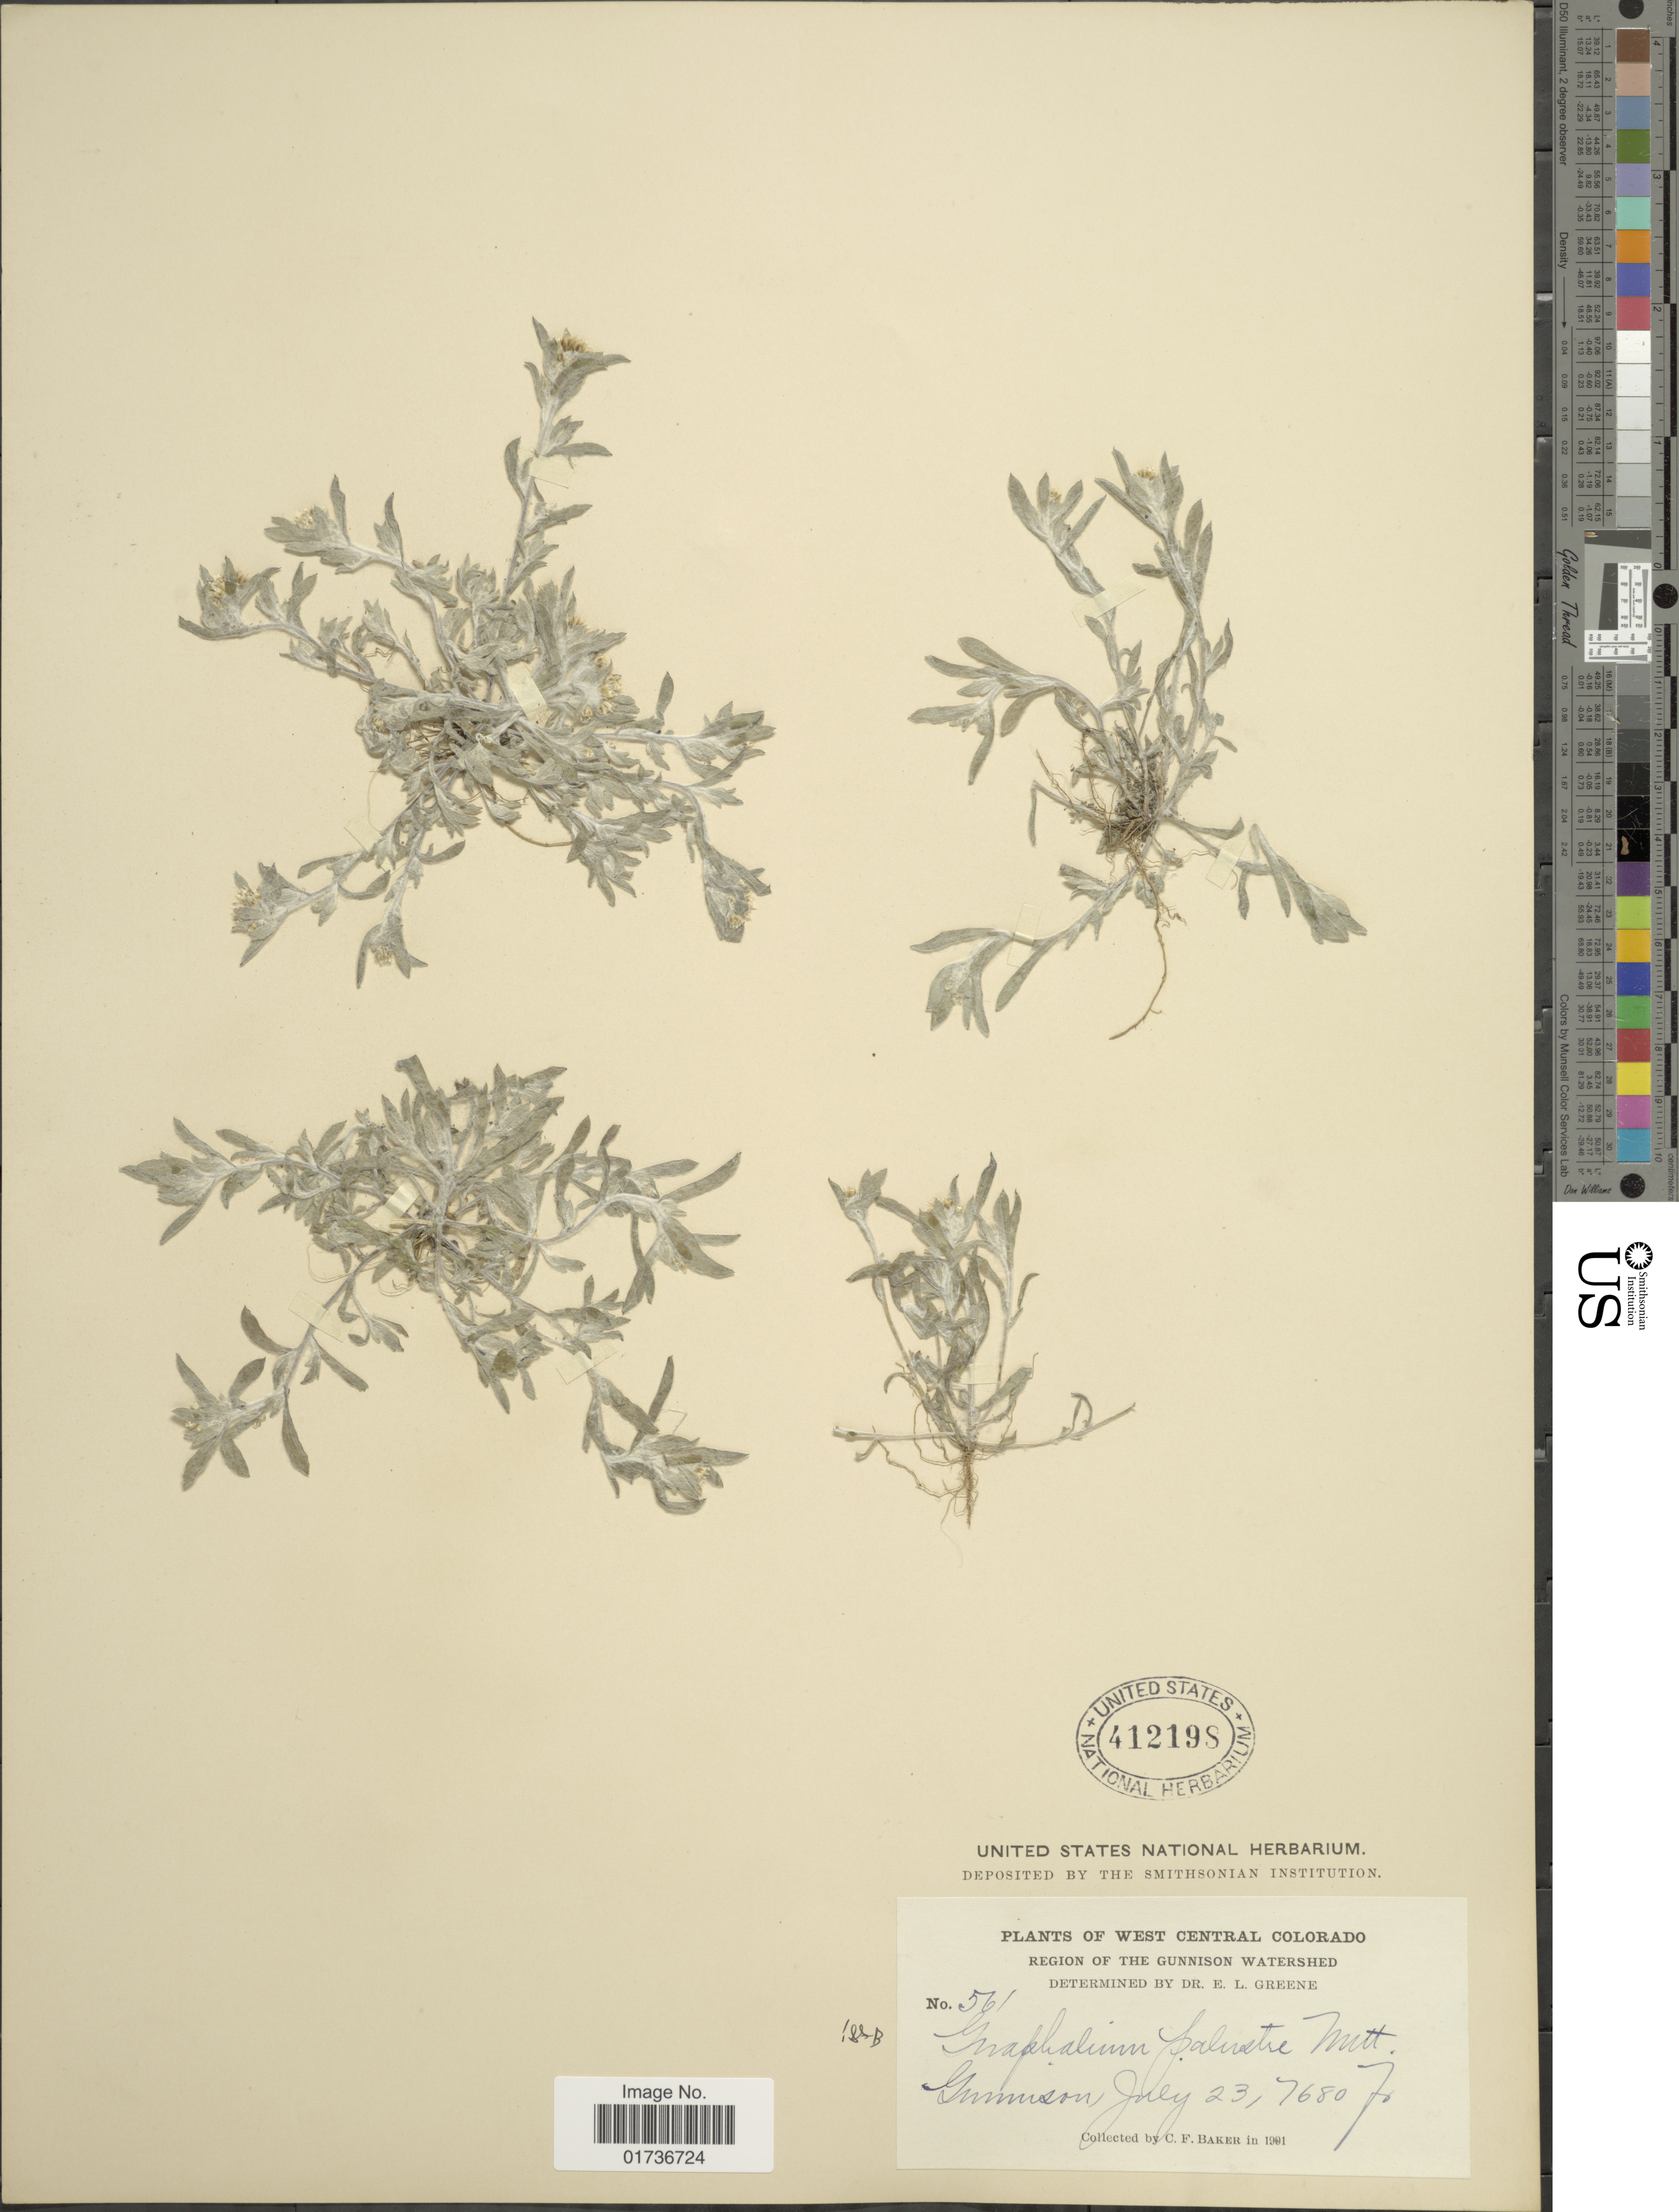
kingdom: Plantae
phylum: Tracheophyta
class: Magnoliopsida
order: Asterales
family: Asteraceae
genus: Gnaphalium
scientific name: Gnaphalium palustre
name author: Nutt.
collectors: C. F. Baker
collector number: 561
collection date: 1901-07-23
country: United States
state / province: Colorado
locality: West Central Colorado, Region of the Gunnison Watershed, Gunnison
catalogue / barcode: US 412198